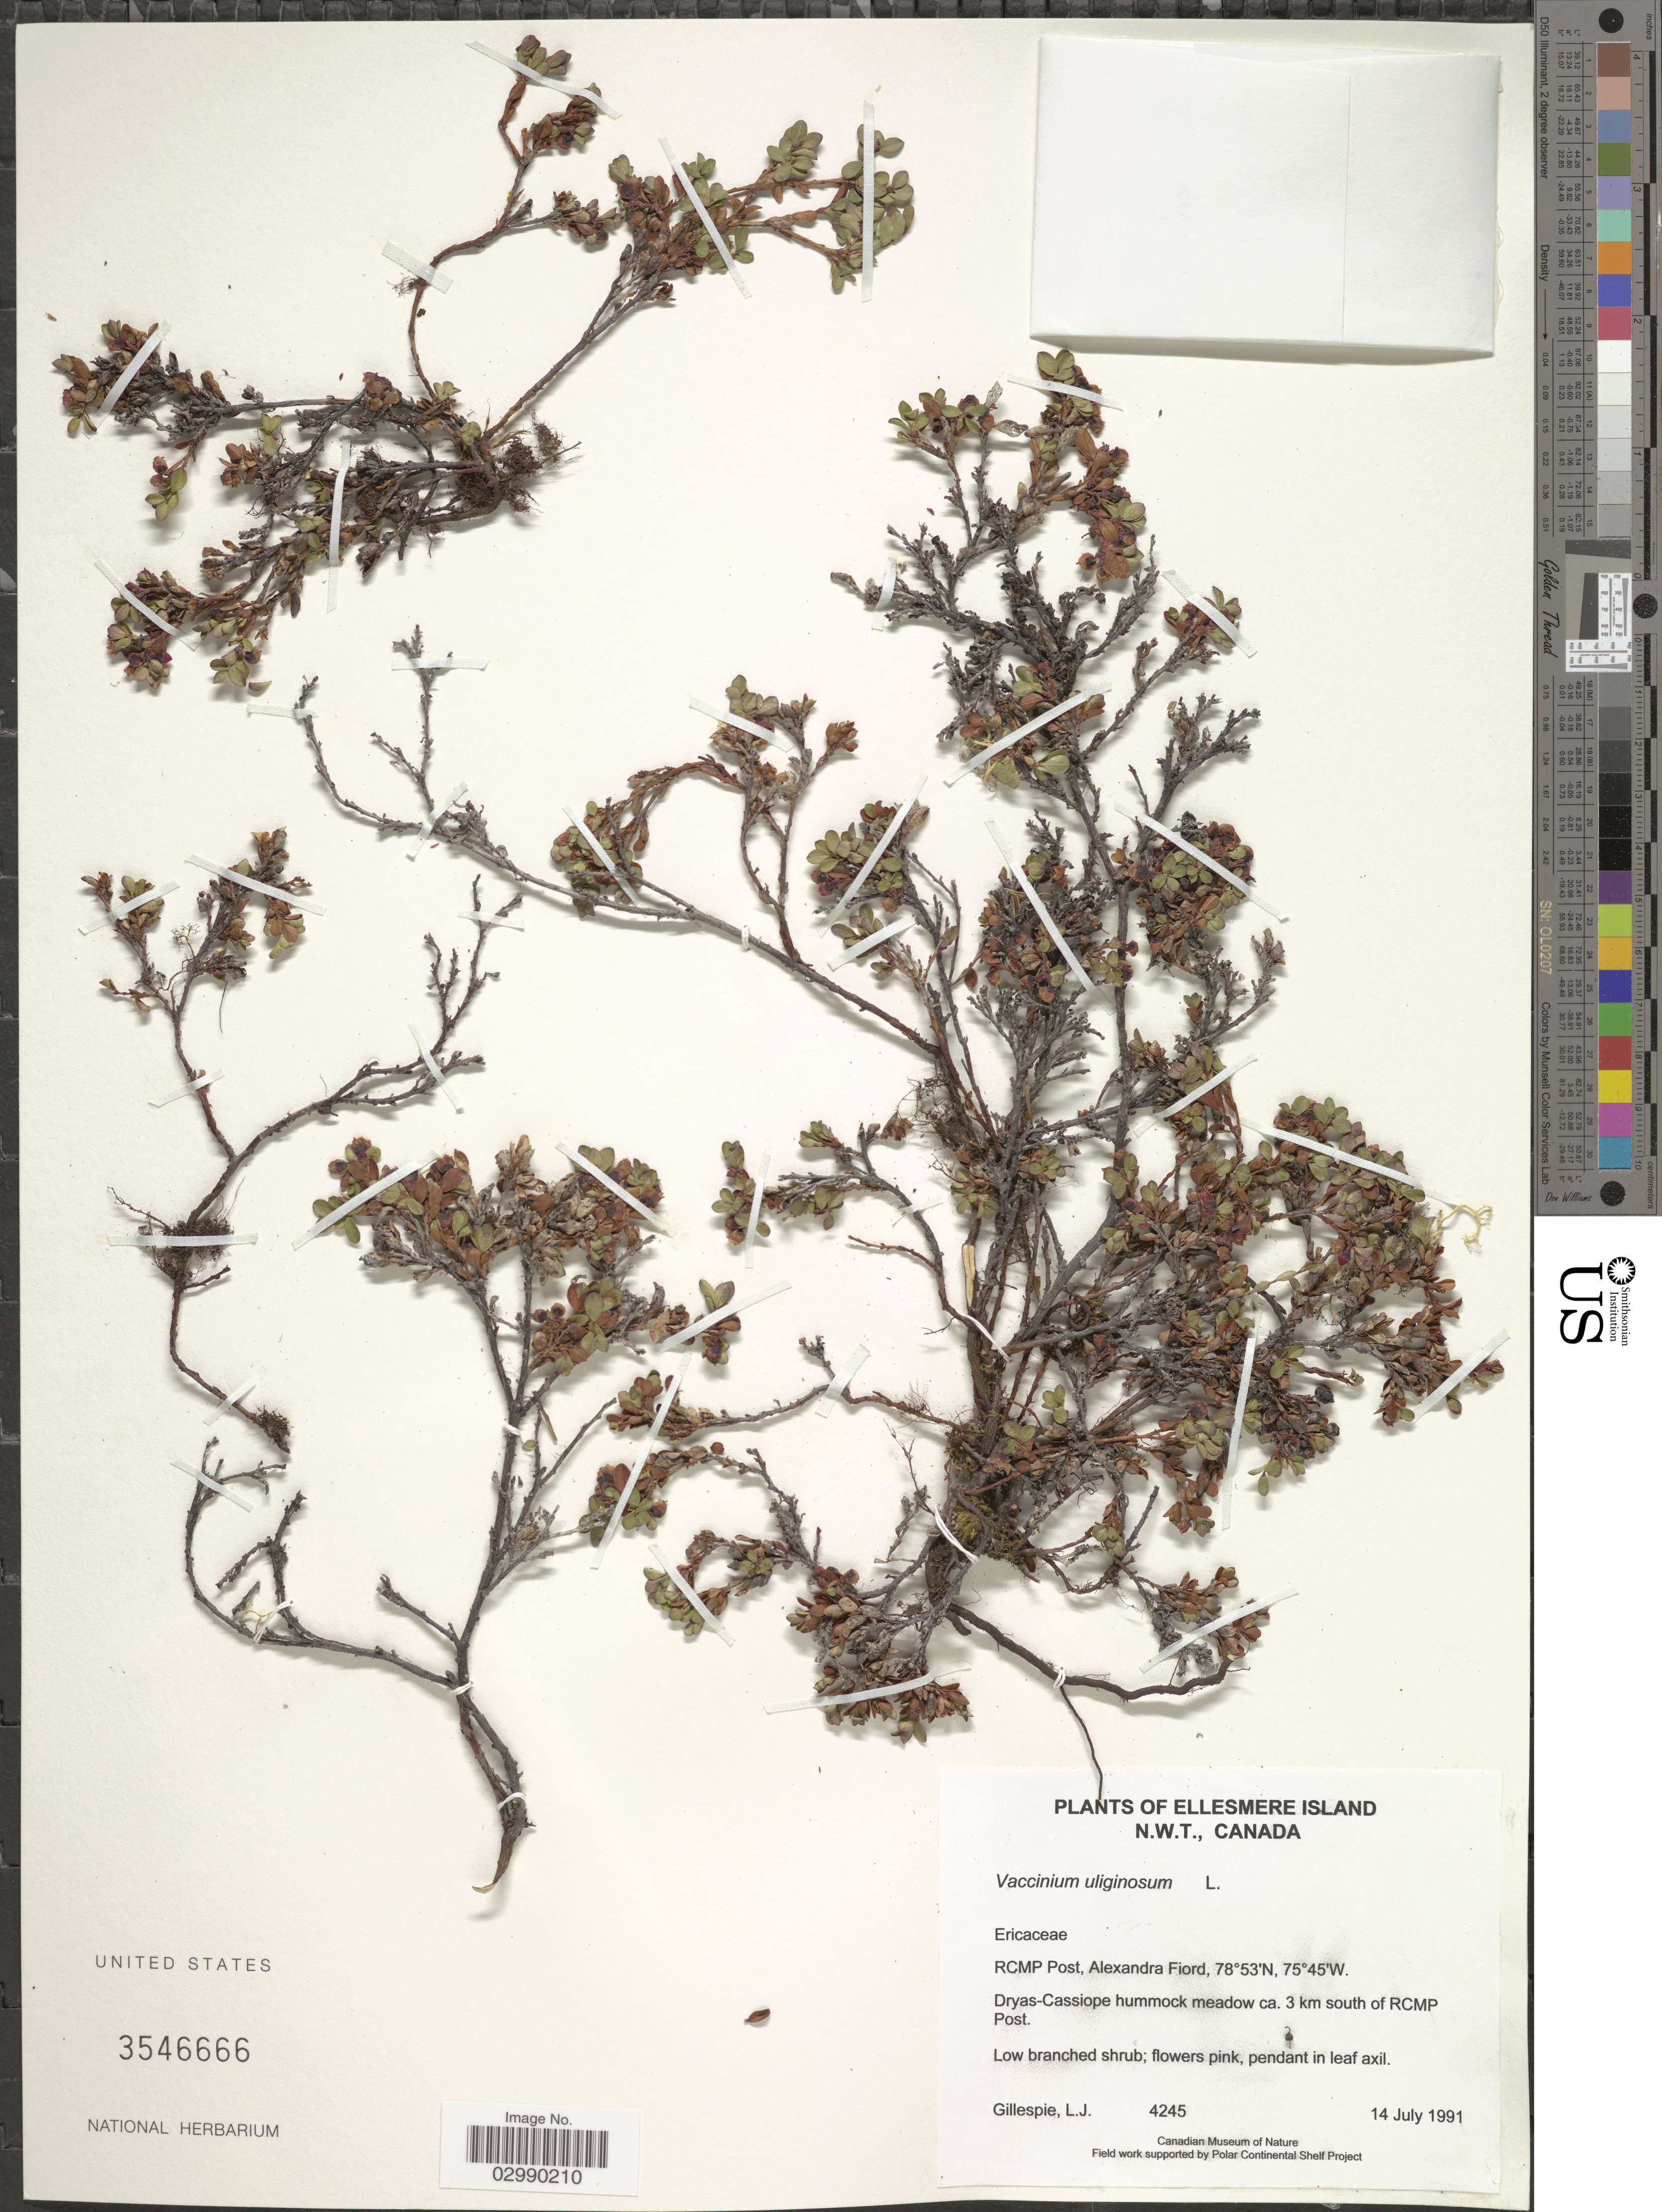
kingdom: Plantae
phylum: Tracheophyta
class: Magnoliopsida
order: Ericales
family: Ericaceae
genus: Vaccinium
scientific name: Vaccinium uliginosum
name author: L.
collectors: L. Gillespie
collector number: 4245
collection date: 1991-07-14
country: Canada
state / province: Northwest Territories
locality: Ellesmere Island, RCMP Post, Alexandra Fiord, Dryas-Cassiope hummock meadow ca. 3 km south of RCMP Post.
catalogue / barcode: US 3546666